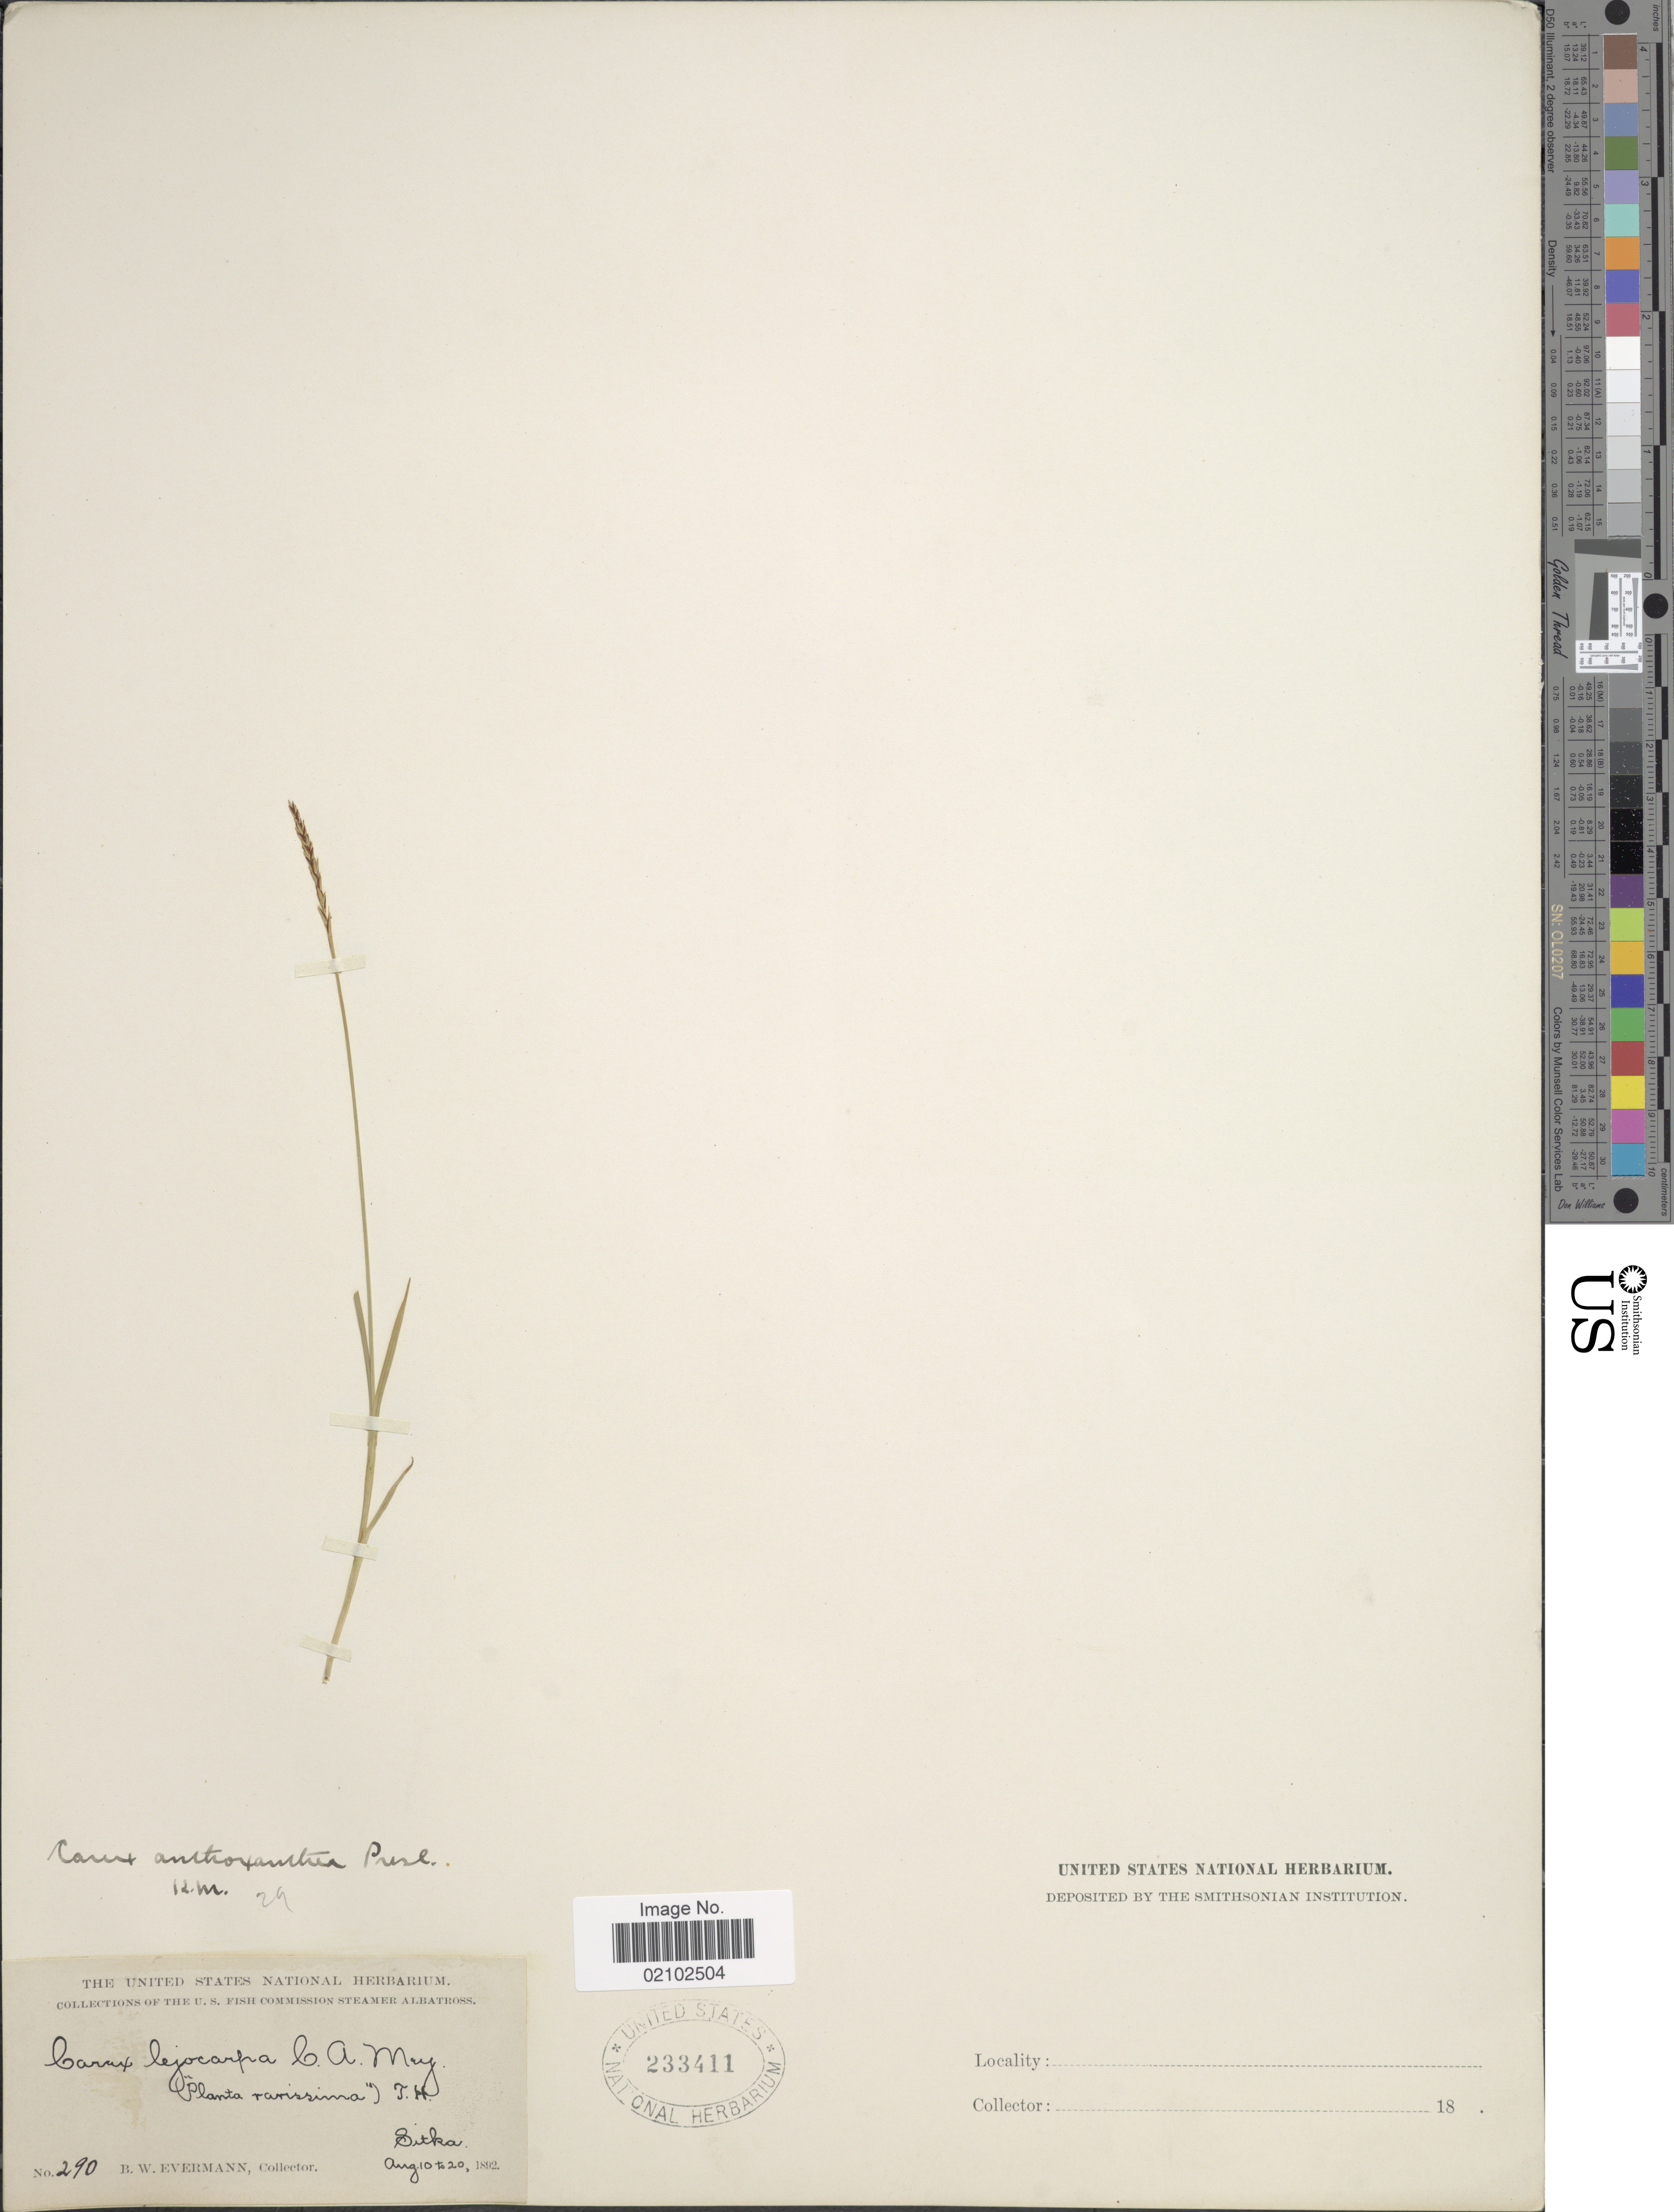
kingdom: Plantae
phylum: Tracheophyta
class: Liliopsida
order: Poales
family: Cyperaceae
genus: Carex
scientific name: Carex anthoxanthea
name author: J. Presl & C. Presl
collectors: B. W. Evermann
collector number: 290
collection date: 1892-08-10/1892-08-20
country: United States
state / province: Alaska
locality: Sitka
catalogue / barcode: US 233411